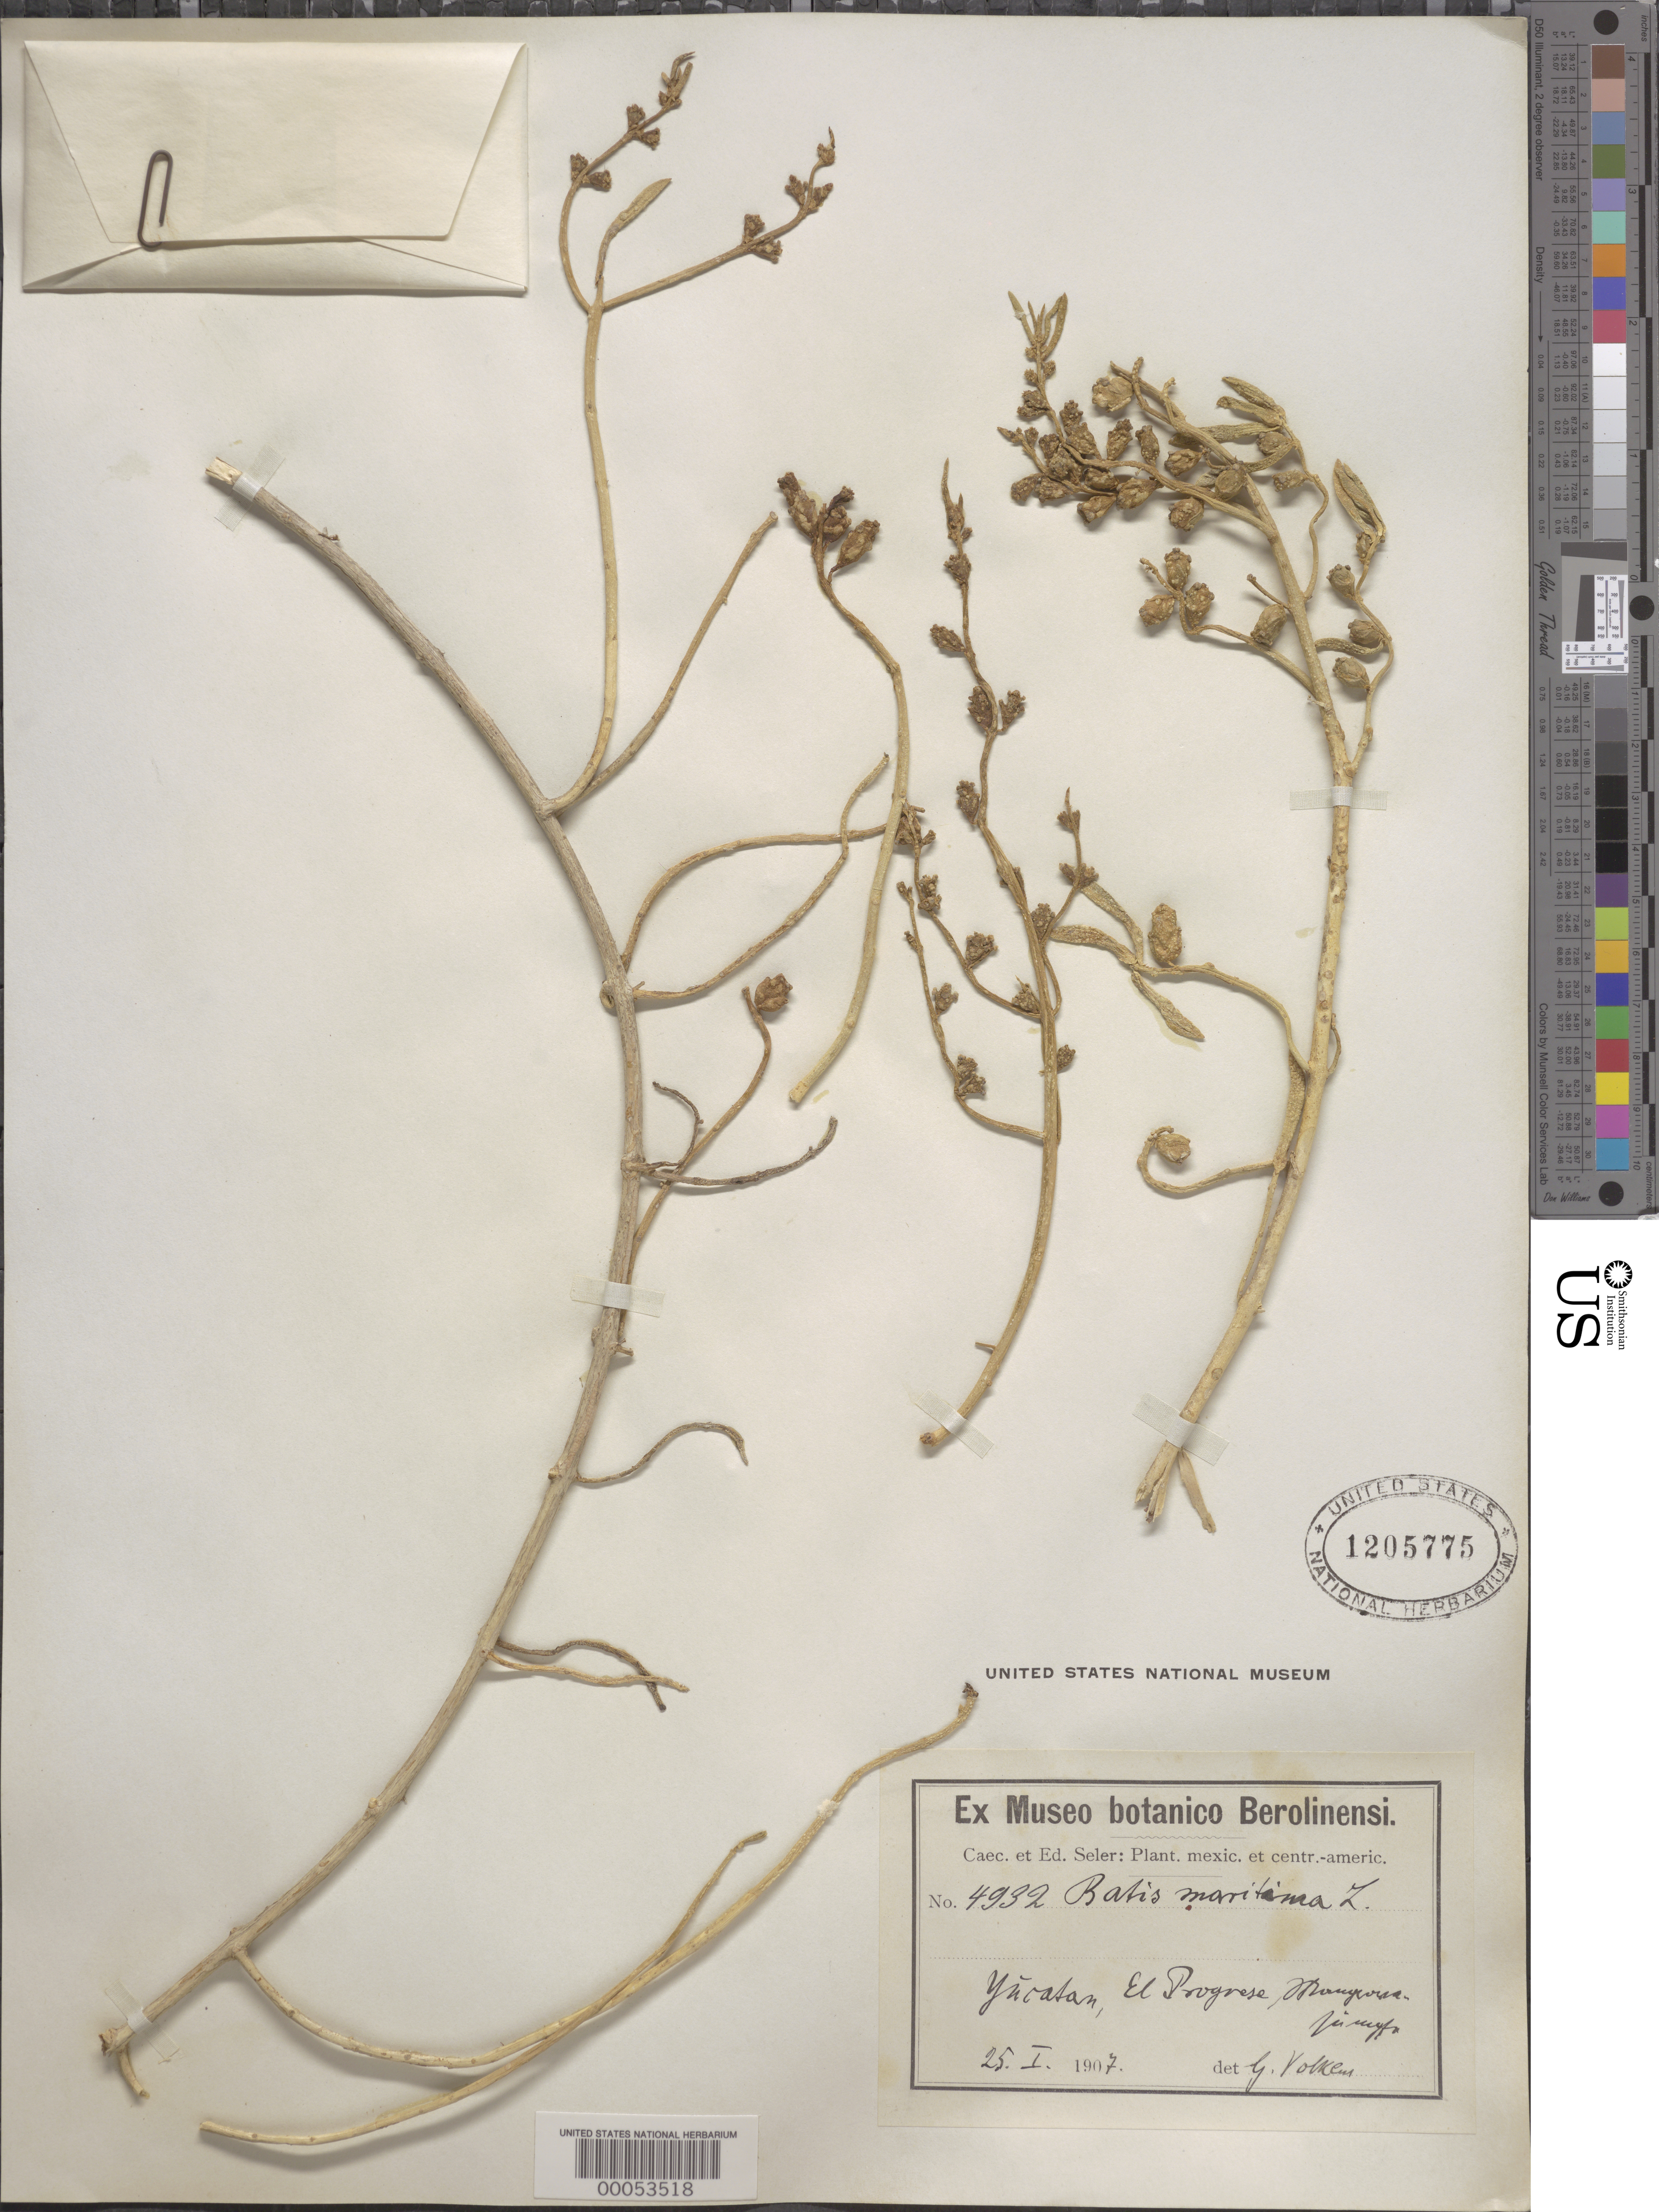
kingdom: Plantae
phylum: Tracheophyta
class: Magnoliopsida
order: Brassicales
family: Bataceae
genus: Batis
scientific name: Batis maritima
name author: L.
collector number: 4932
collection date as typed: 25 -- 1907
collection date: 1907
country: Mexico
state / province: Yucatán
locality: El progrese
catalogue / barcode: US 1205775